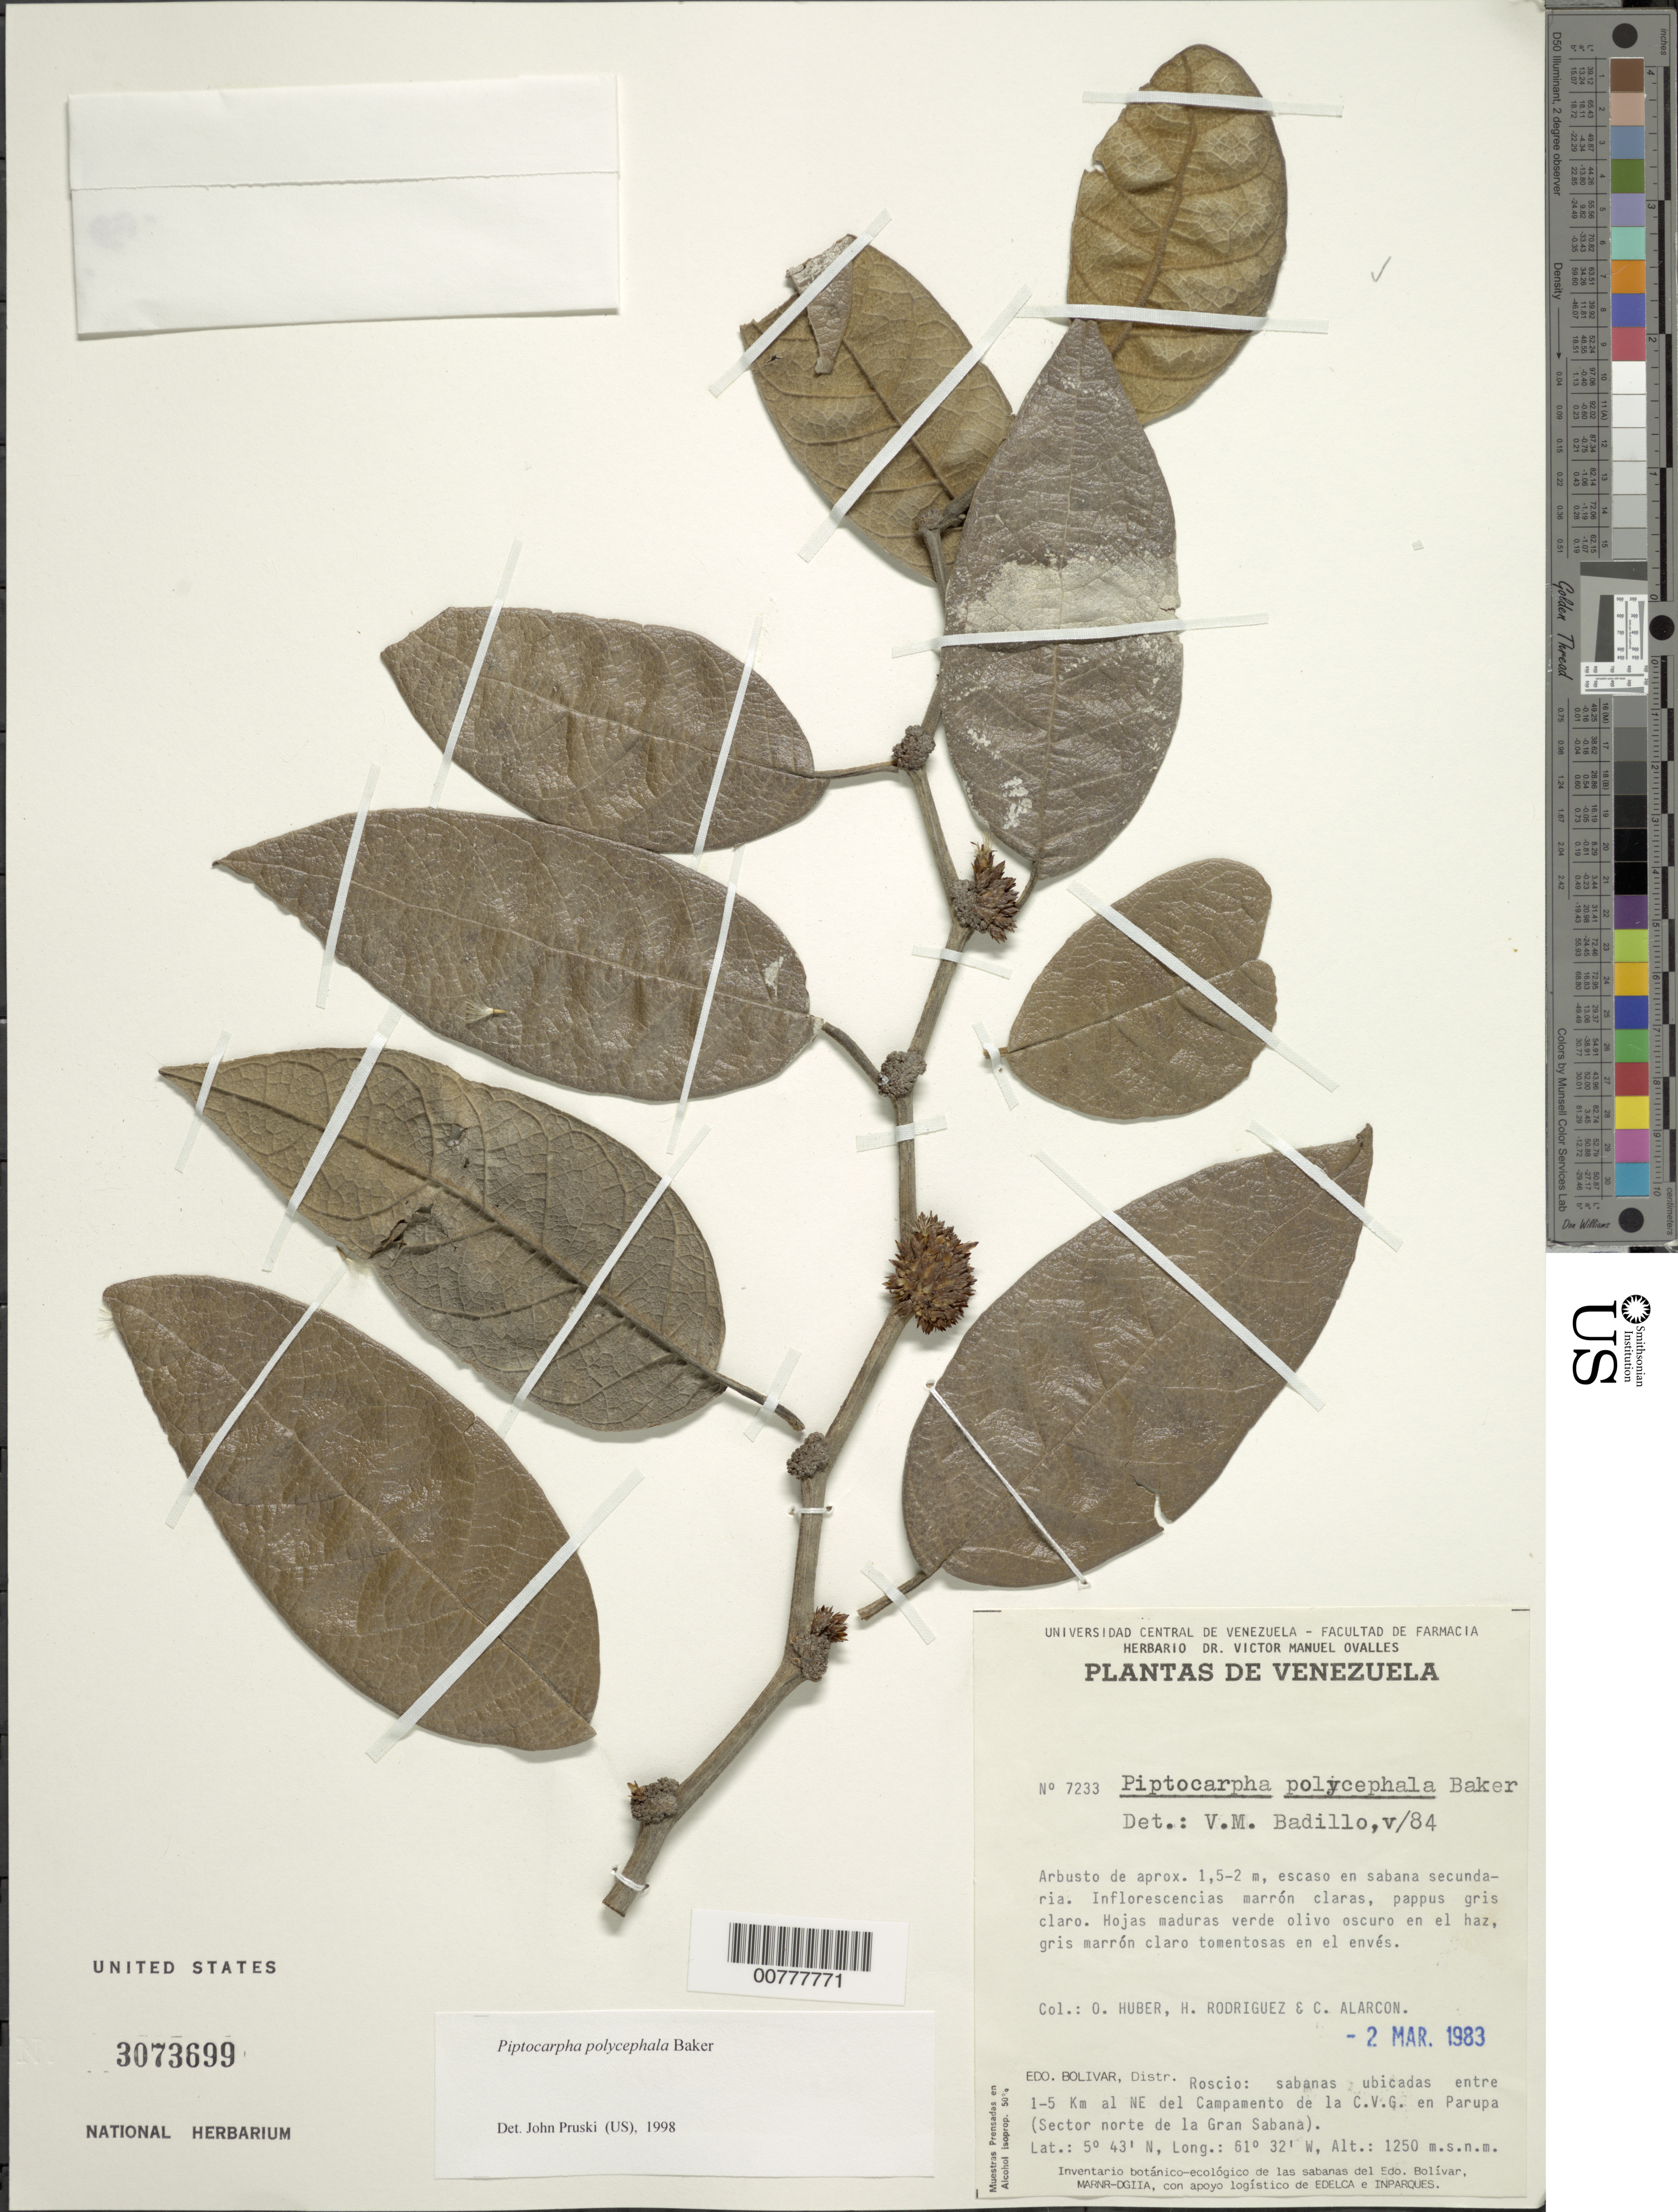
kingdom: Plantae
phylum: Tracheophyta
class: Magnoliopsida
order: Asterales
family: Asteraceae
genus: Piptocarpha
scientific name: Piptocarpha polycephala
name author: Baker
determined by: Pruski, J. F.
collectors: O. Huber, H. Rodriguez & C. Alarcon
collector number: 7233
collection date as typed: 2-Mar-83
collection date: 1983-03-02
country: Venezuela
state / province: Bolívar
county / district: Roscio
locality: Campamento de la C.V.G. en Parupa, 1-5 km NE (sector norte de la Gran Sabana)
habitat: Sabana secundaria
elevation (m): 1250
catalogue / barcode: US 3073699